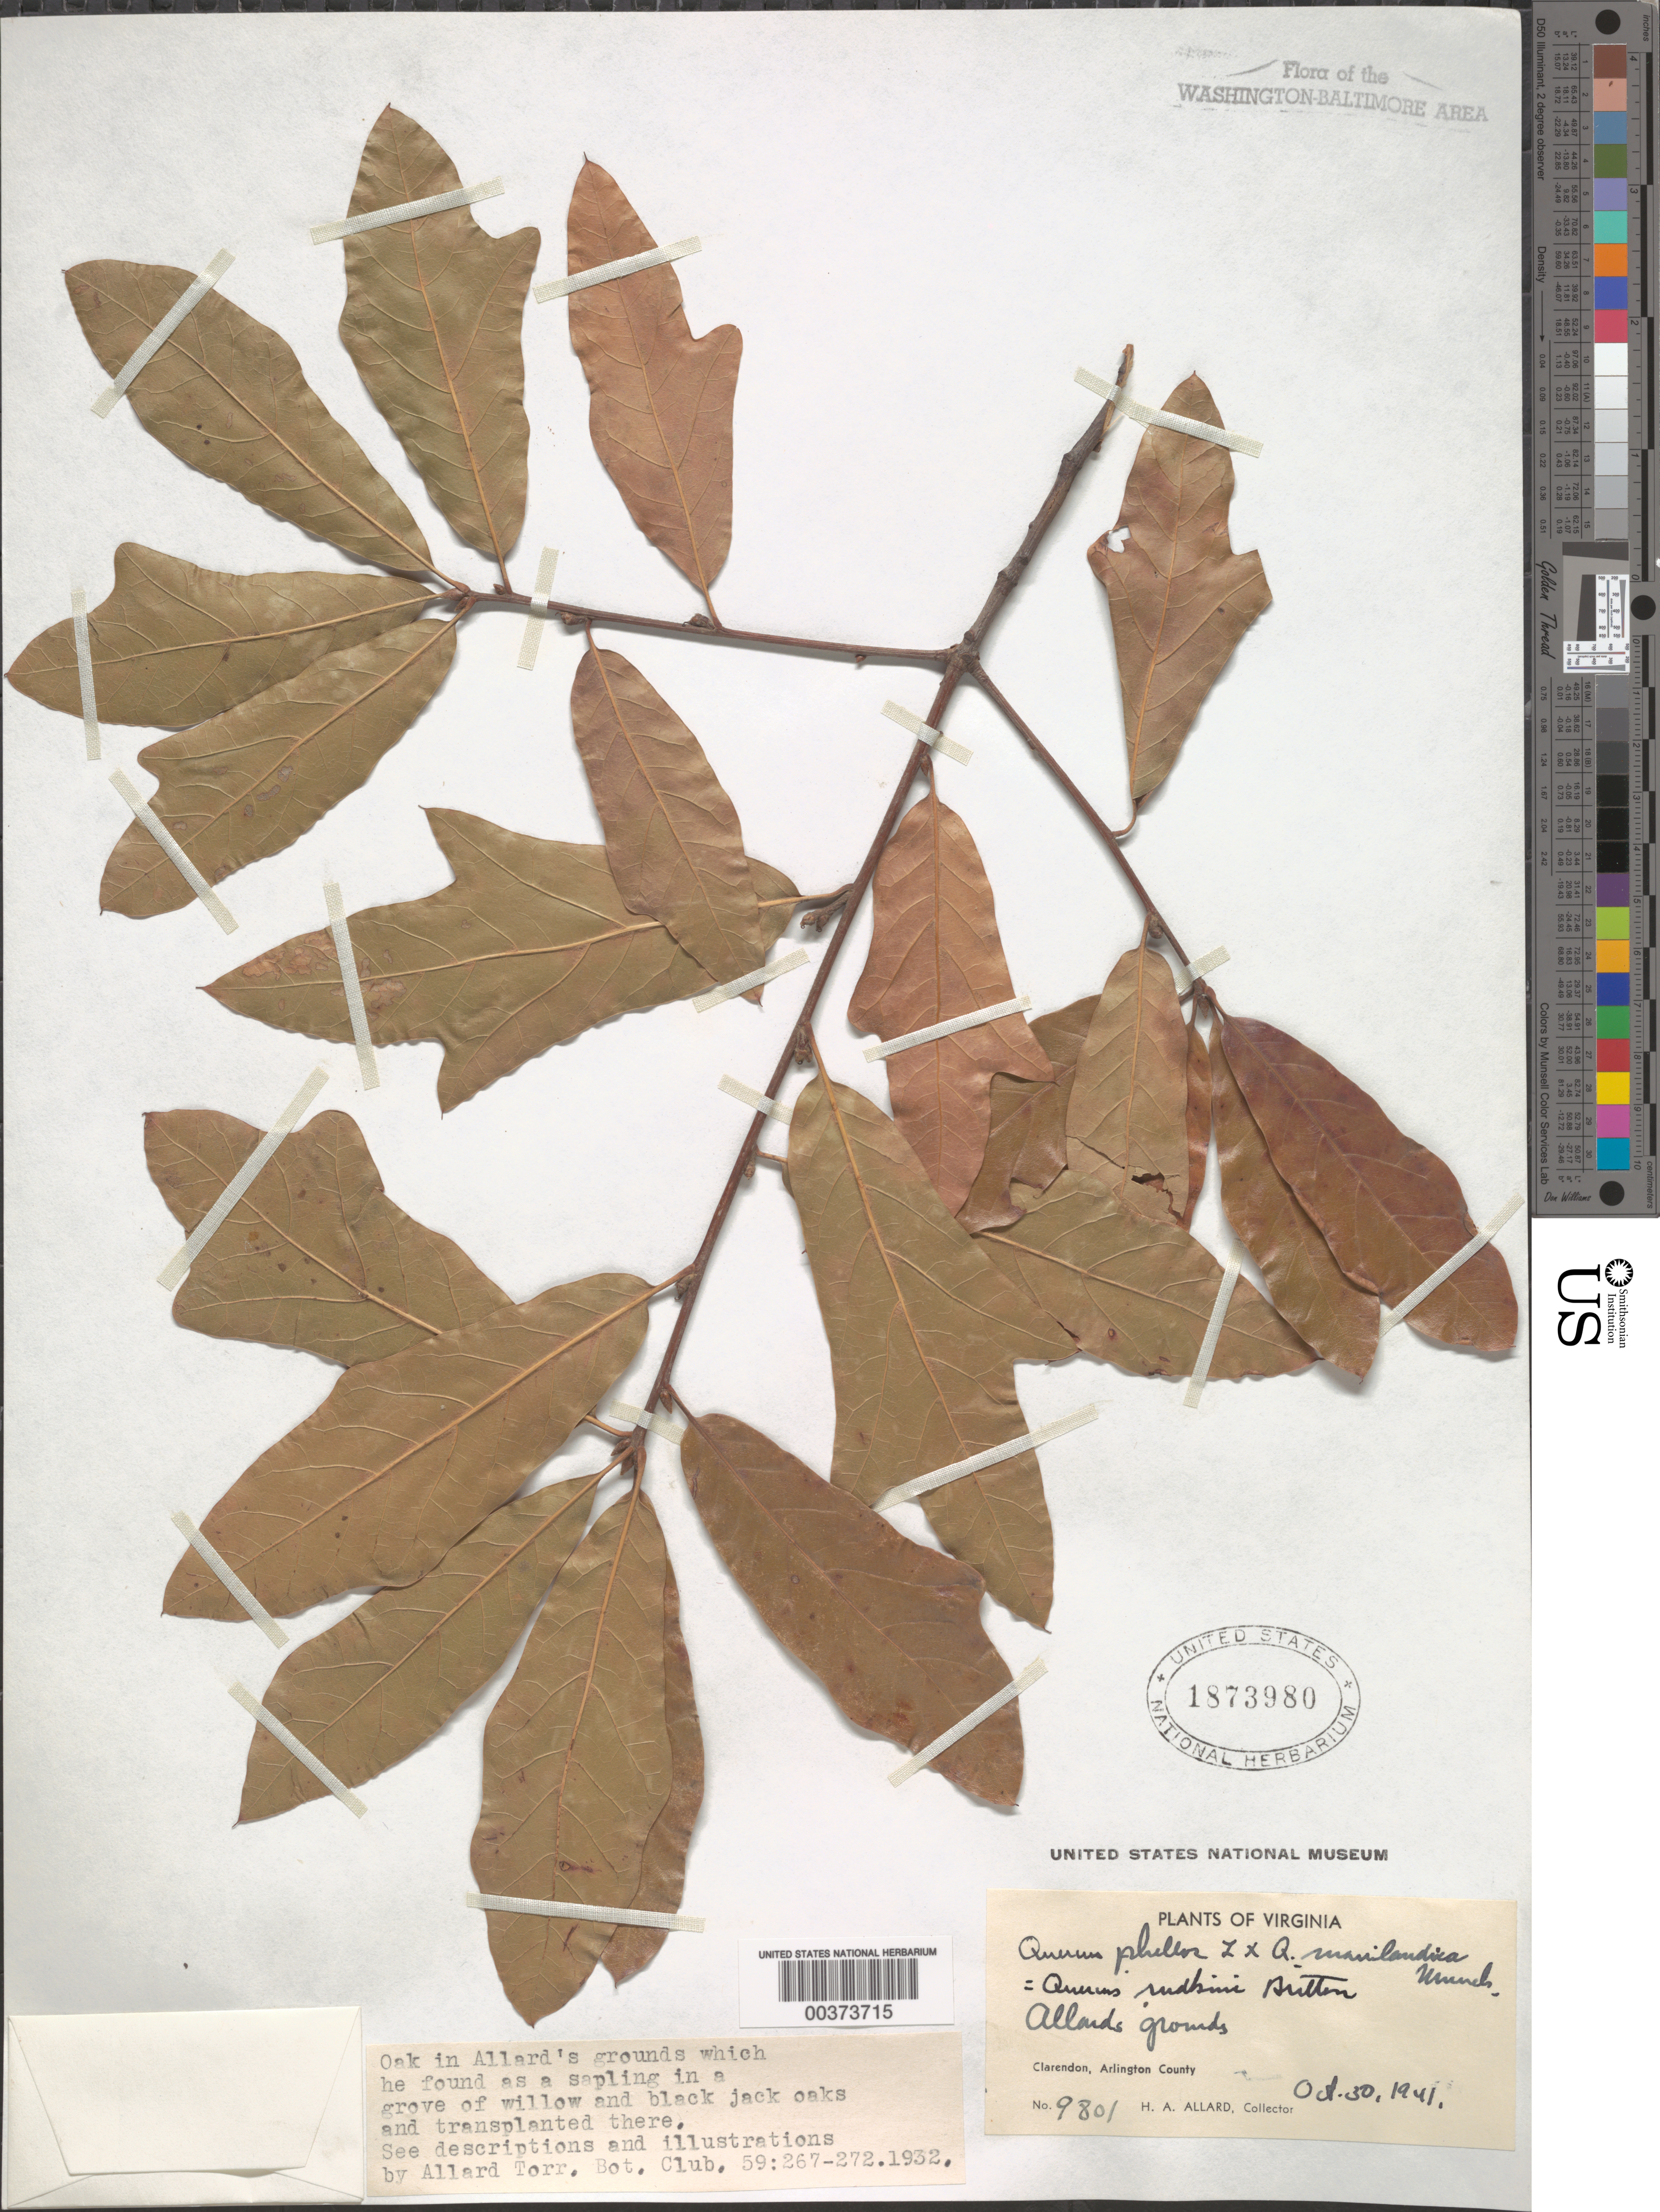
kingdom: Plantae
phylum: Tracheophyta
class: Magnoliopsida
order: Fagales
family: Fagaceae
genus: Quercus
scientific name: Quercus x rudkinii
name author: Britton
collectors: H. A. Allard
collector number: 9801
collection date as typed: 30 Oct 1941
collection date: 1941-10-30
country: United States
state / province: Virginia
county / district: Arlington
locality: Clarendon, Allards Yard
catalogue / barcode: US 1873980